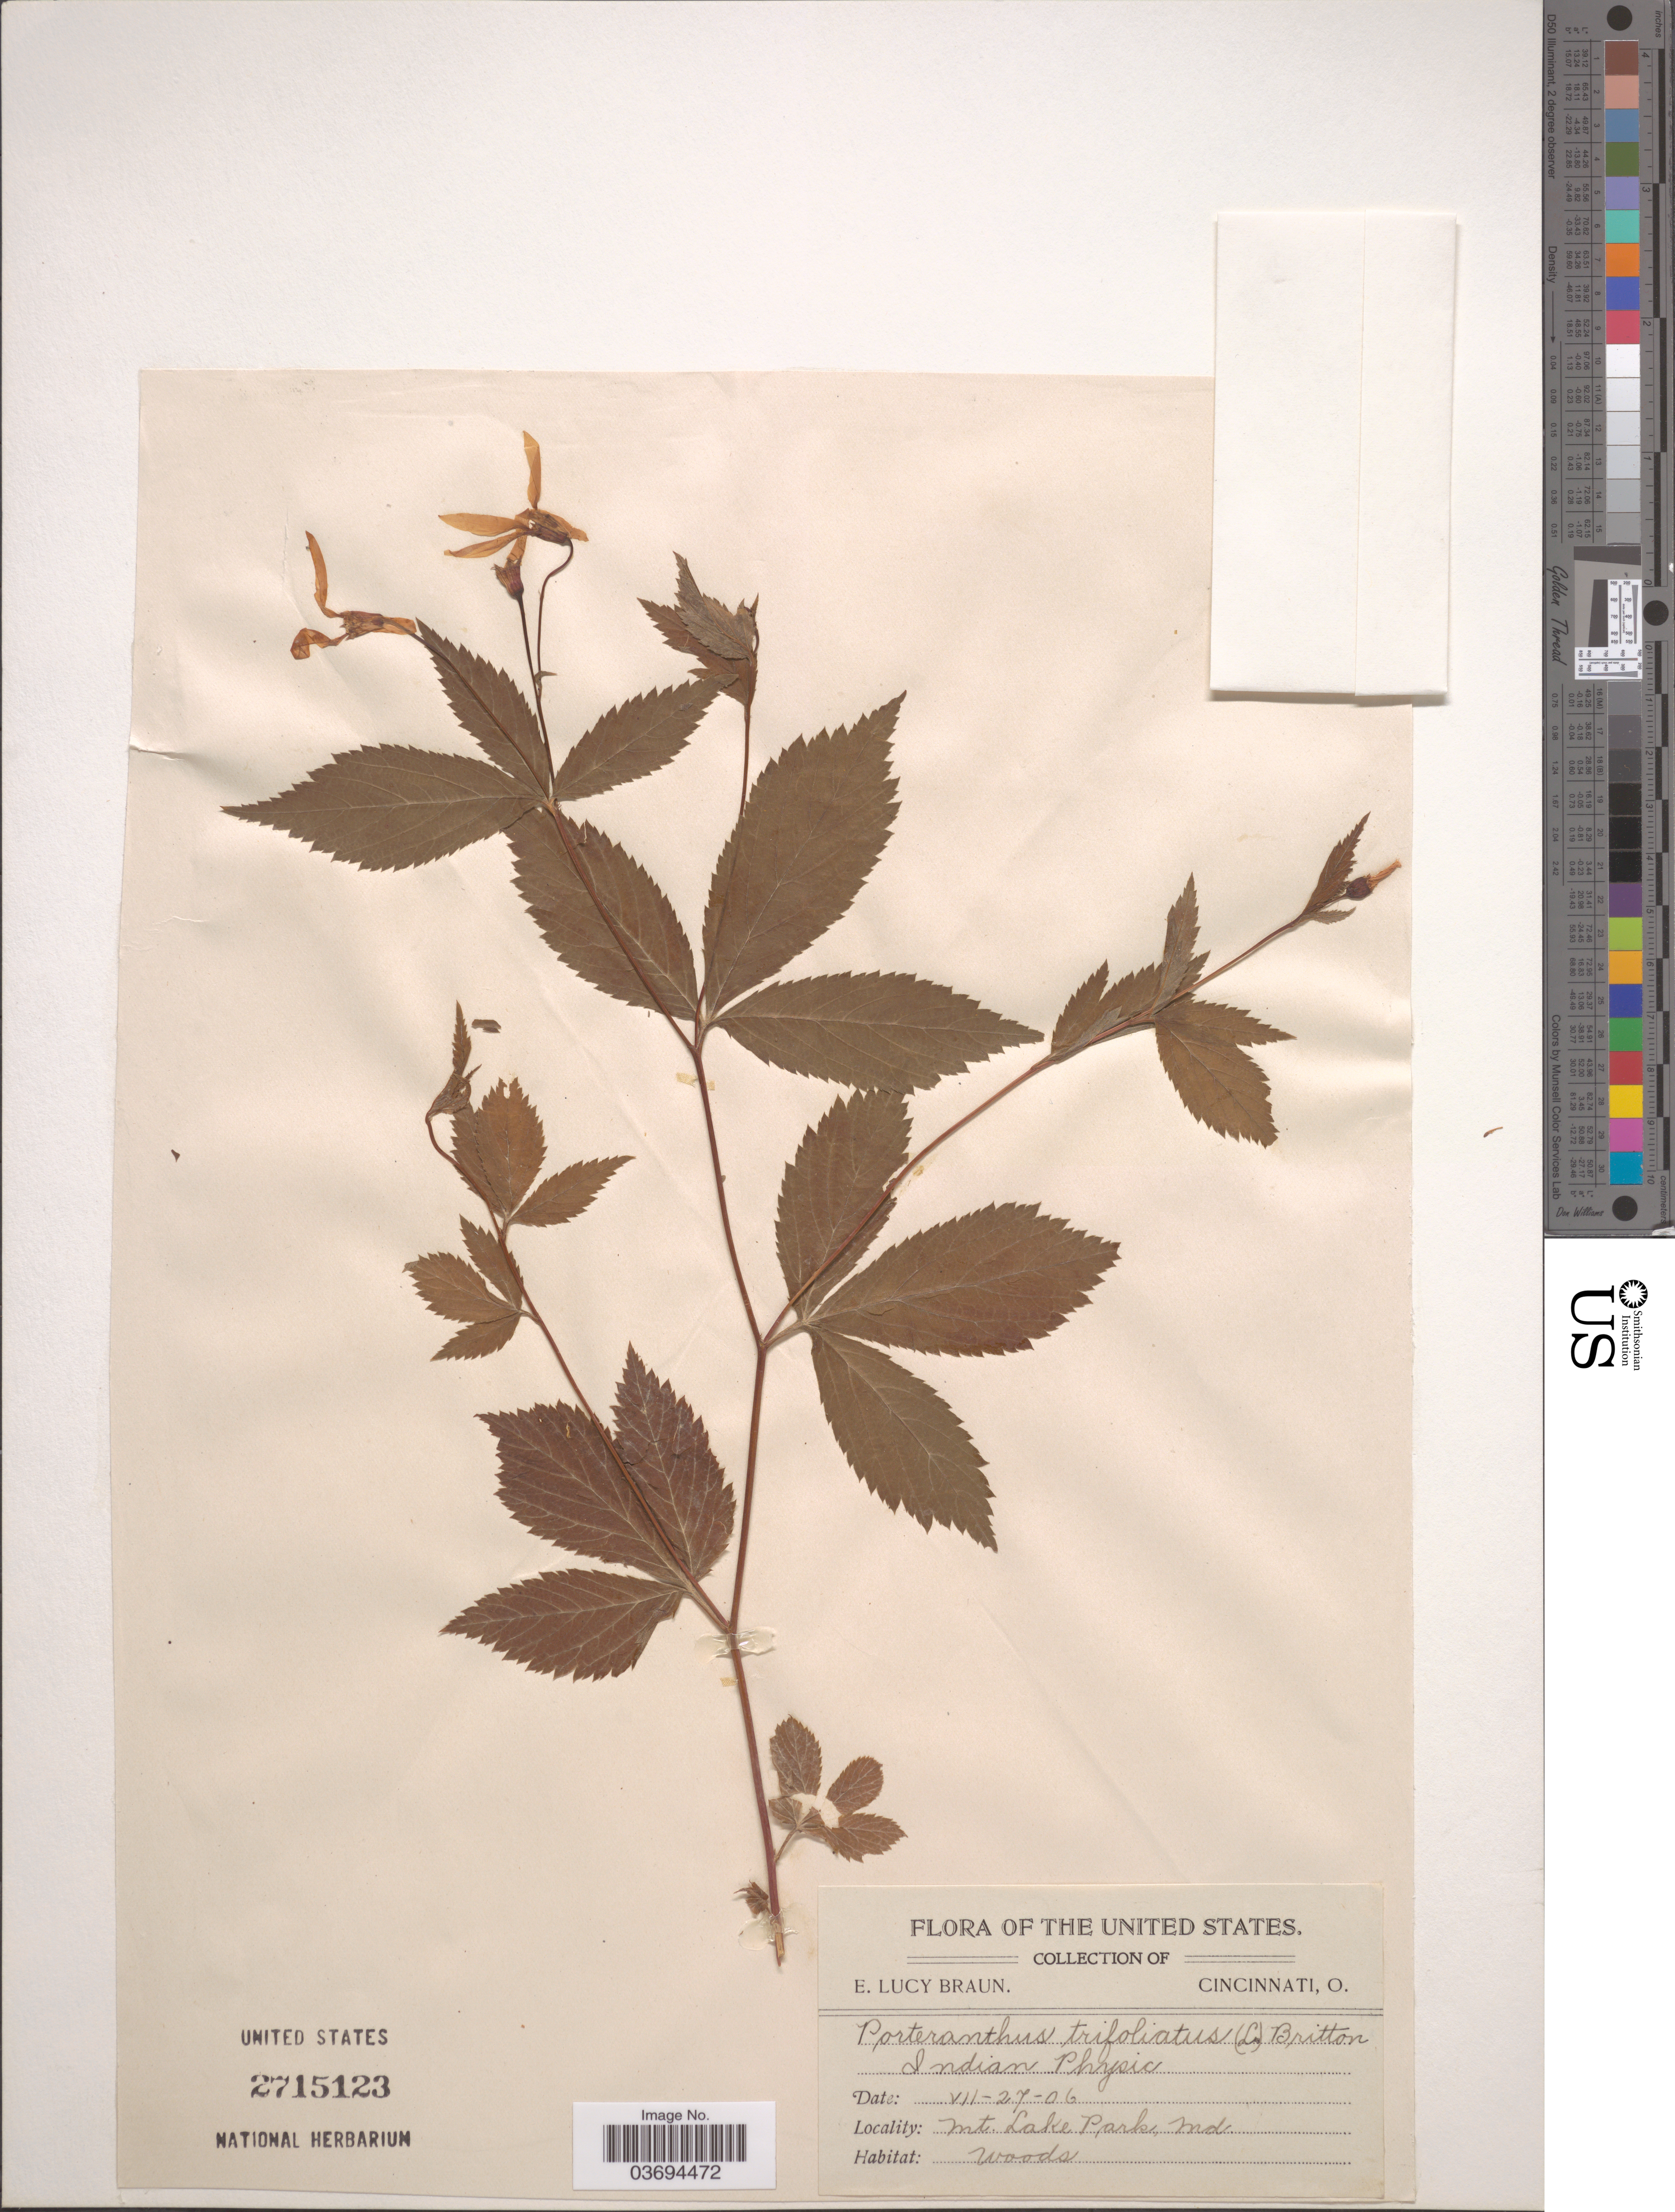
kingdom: Plantae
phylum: Tracheophyta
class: Magnoliopsida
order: Rosales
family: Rosaceae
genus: Gillenia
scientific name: Gillenia trifoliata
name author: (L.) Moench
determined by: Strong, Mark T., (BOT), Smithsonian Institution - National Museum of Natural History (UNITED STATES)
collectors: E. L. Braun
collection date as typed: Transcribed d/m/y: 27/7/6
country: United States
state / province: Maryland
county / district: Garrett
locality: Mt. Lake Park.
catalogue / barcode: US 2715123